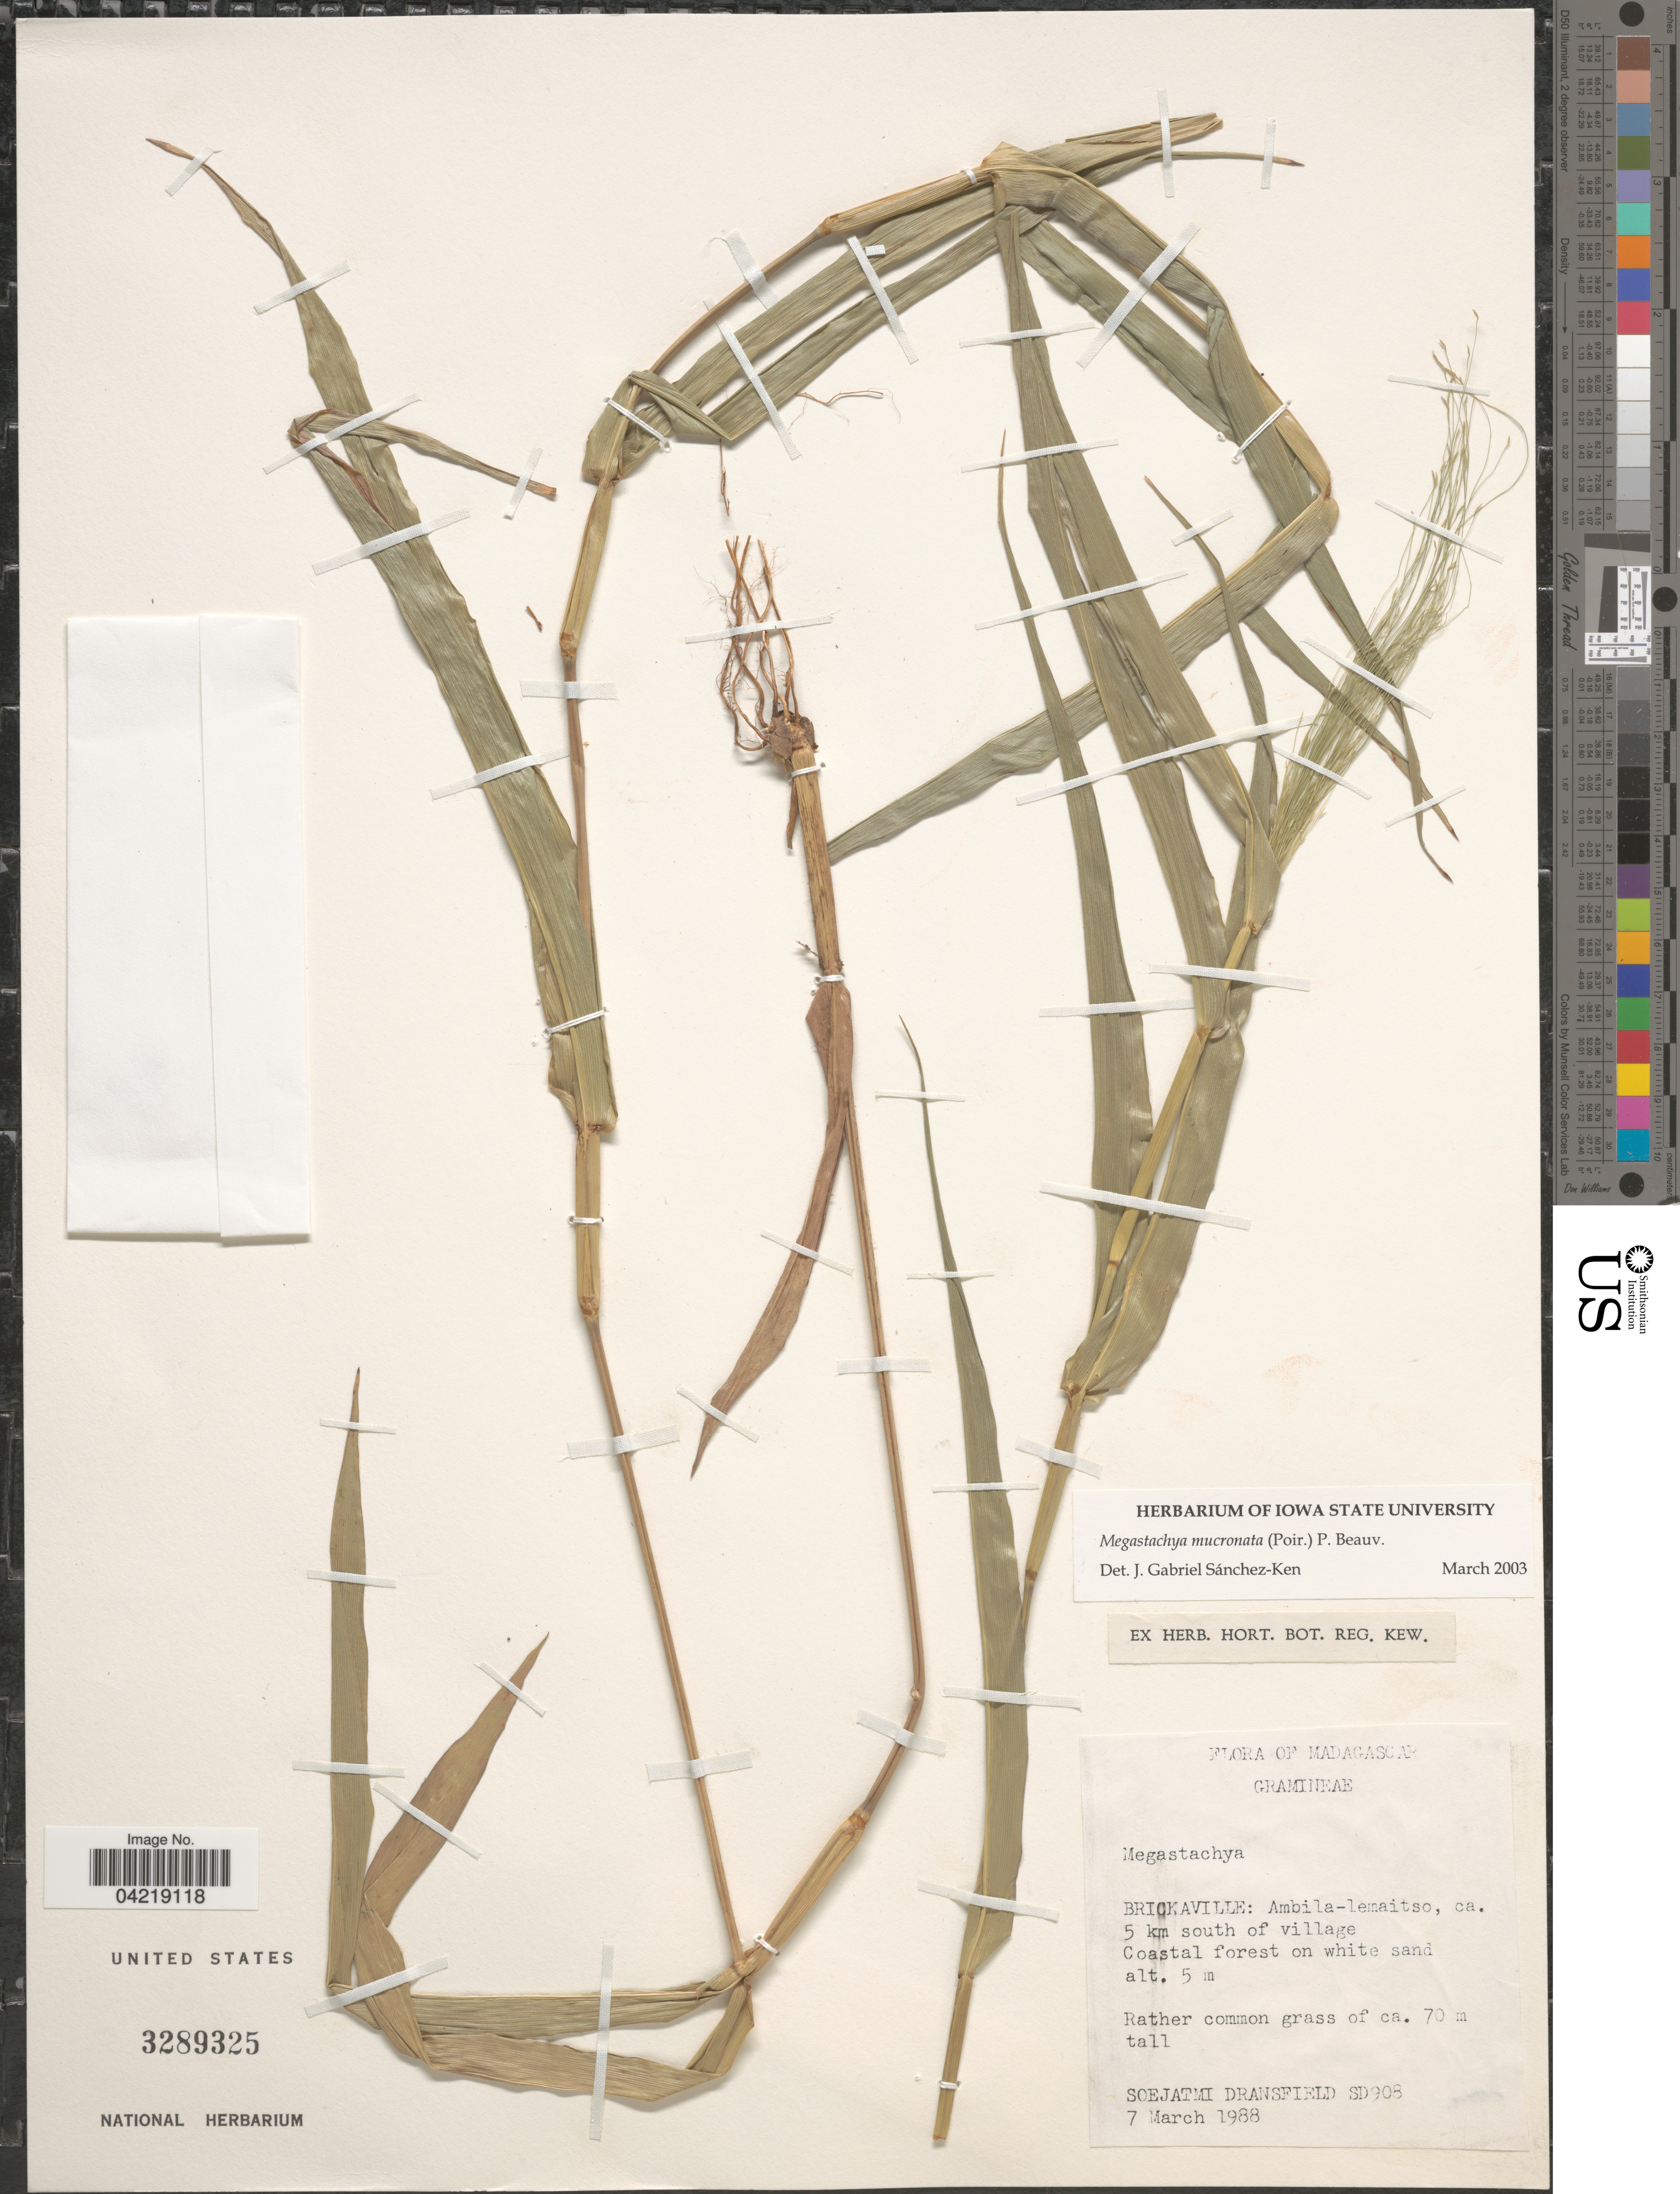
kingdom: Plantae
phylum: Tracheophyta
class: Liliopsida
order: Poales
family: Poaceae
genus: Megastachya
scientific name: Megastachya mucronata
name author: (Poir.) P. Beauv.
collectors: S. Dransfield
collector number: SD908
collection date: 1988-03-07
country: Madagascar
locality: Brickaville: Ambila-lemaitso, ca. 5 km south of village. Coastal forest on white sand.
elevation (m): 5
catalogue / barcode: US 3289325